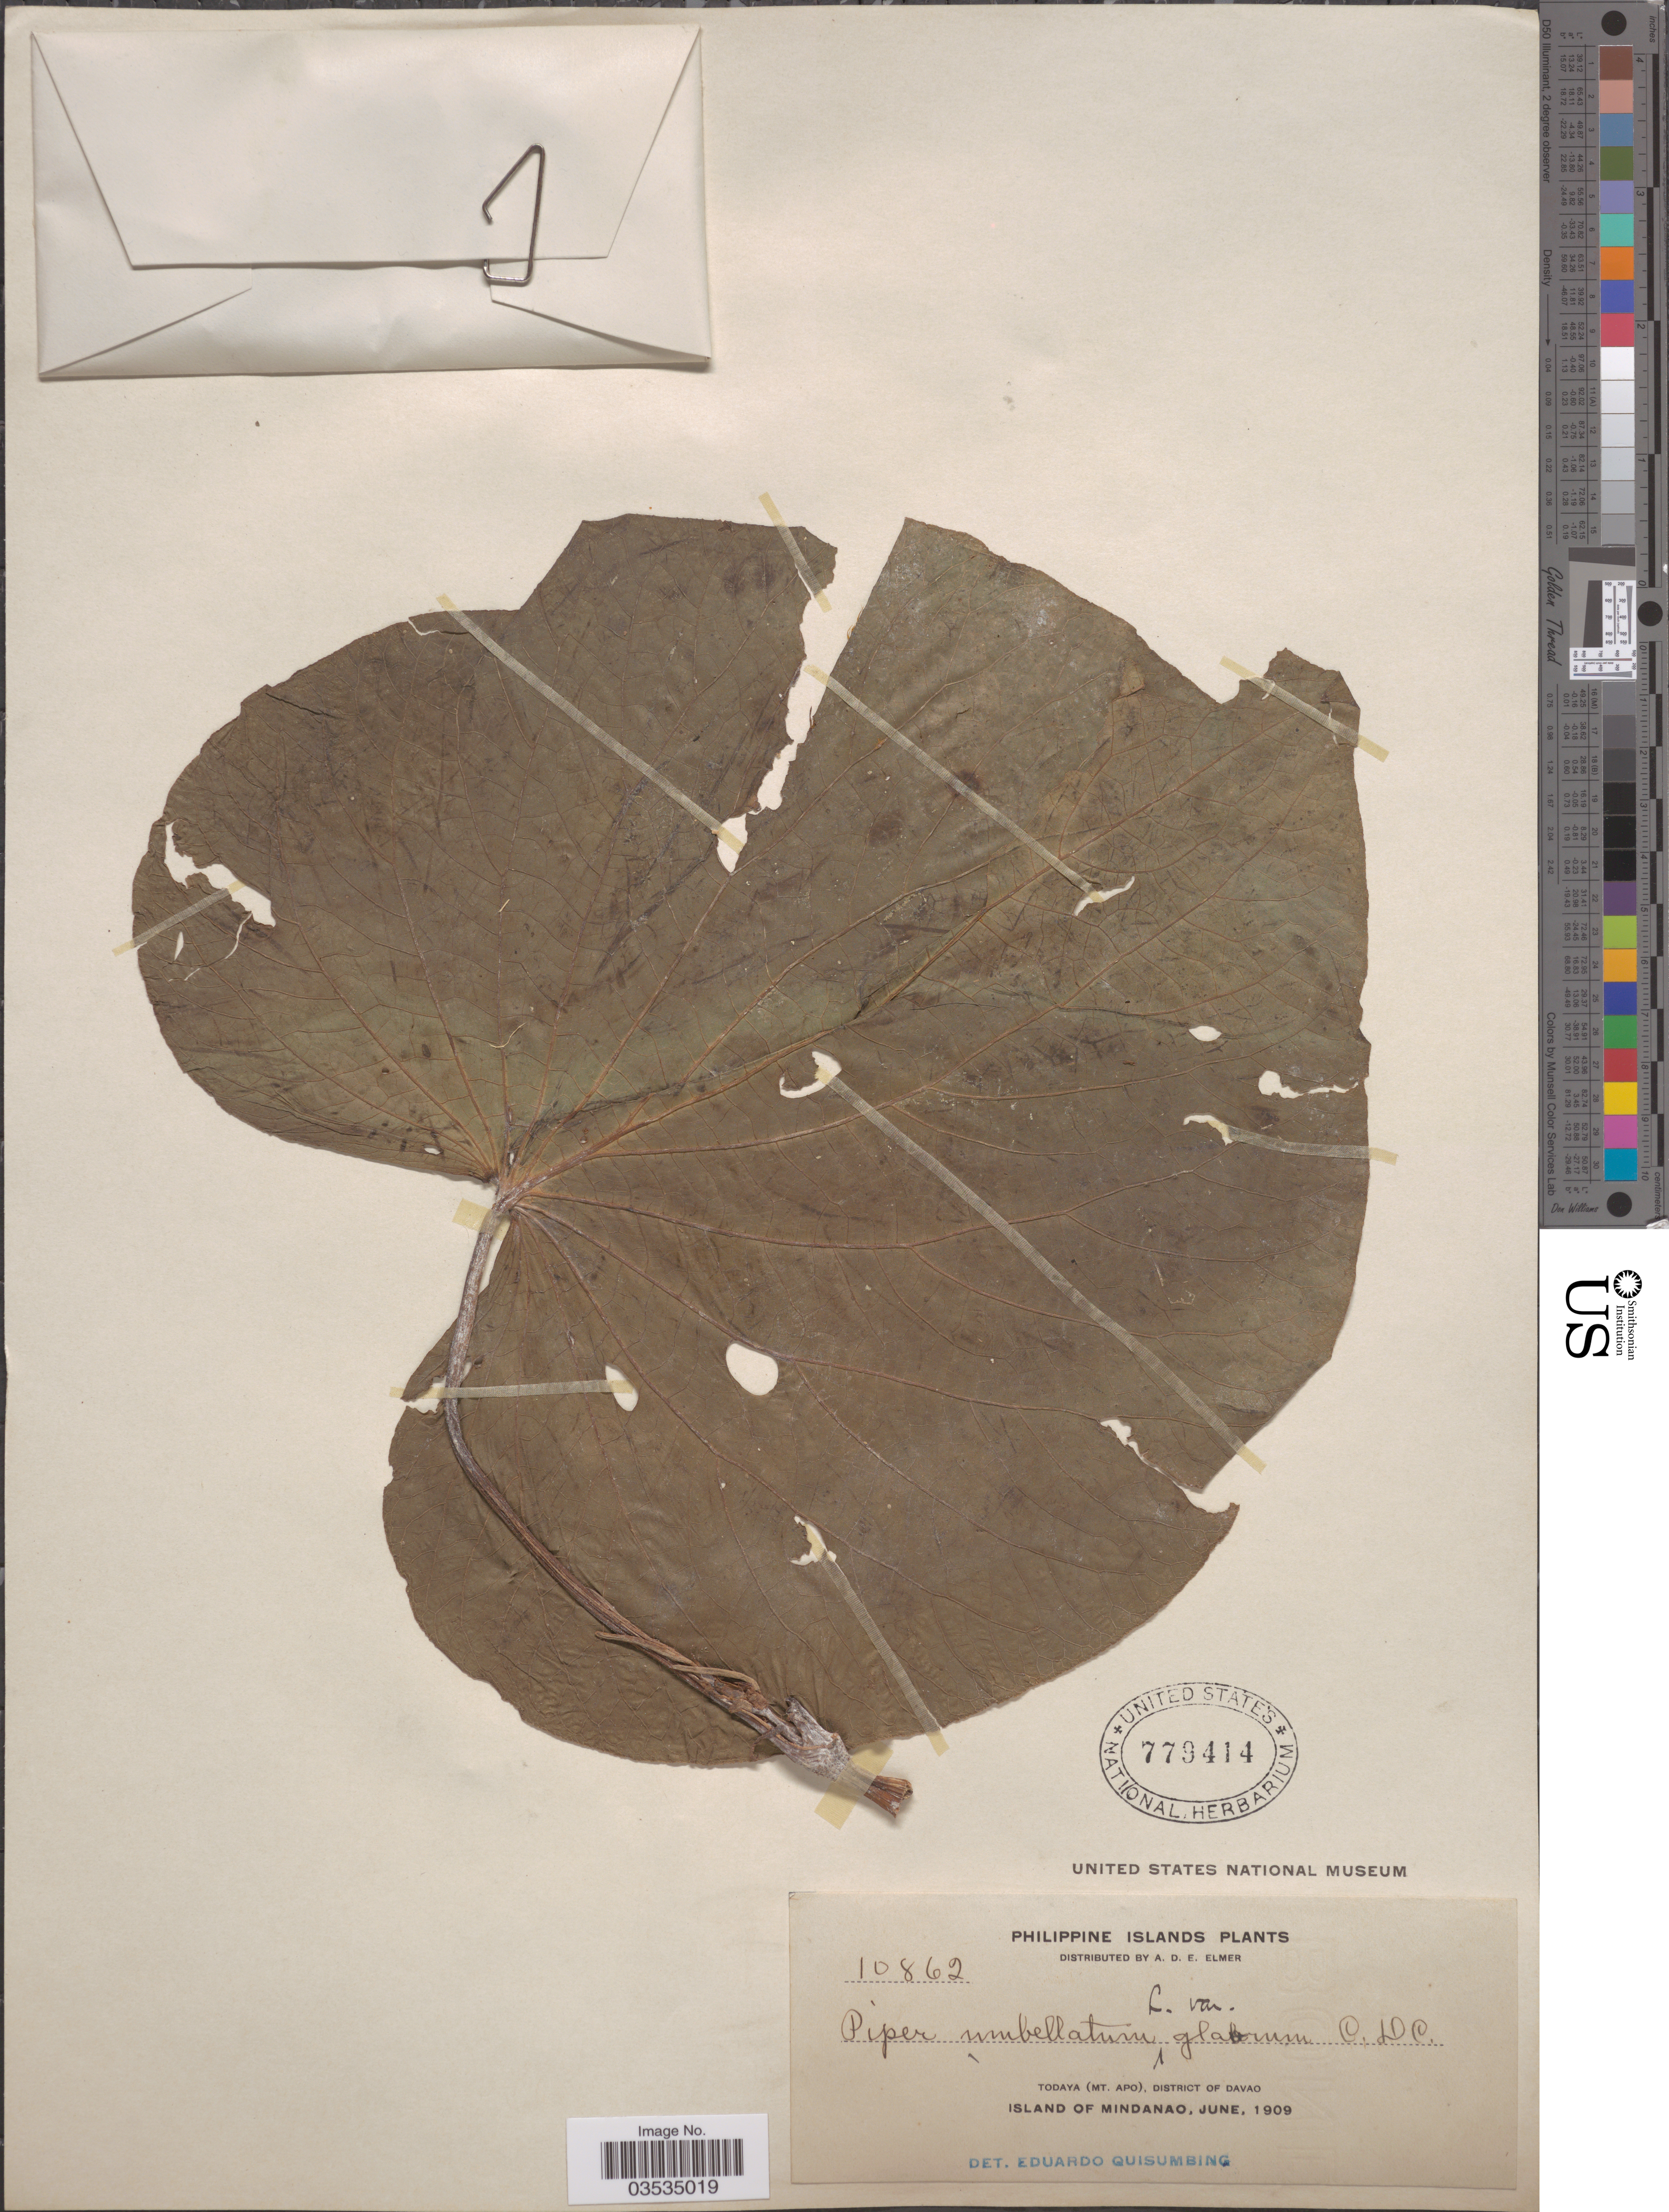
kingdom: Plantae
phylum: Tracheophyta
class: Magnoliopsida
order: Piperales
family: Piperaceae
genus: Piper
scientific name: Piper umbellatum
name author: L.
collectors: A. D. E. Elmer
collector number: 10862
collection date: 1909-06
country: Philippines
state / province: Davao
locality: Todaya (Mt. Apo), District of Davao. Island of Mindanao.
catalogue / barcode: US 779414